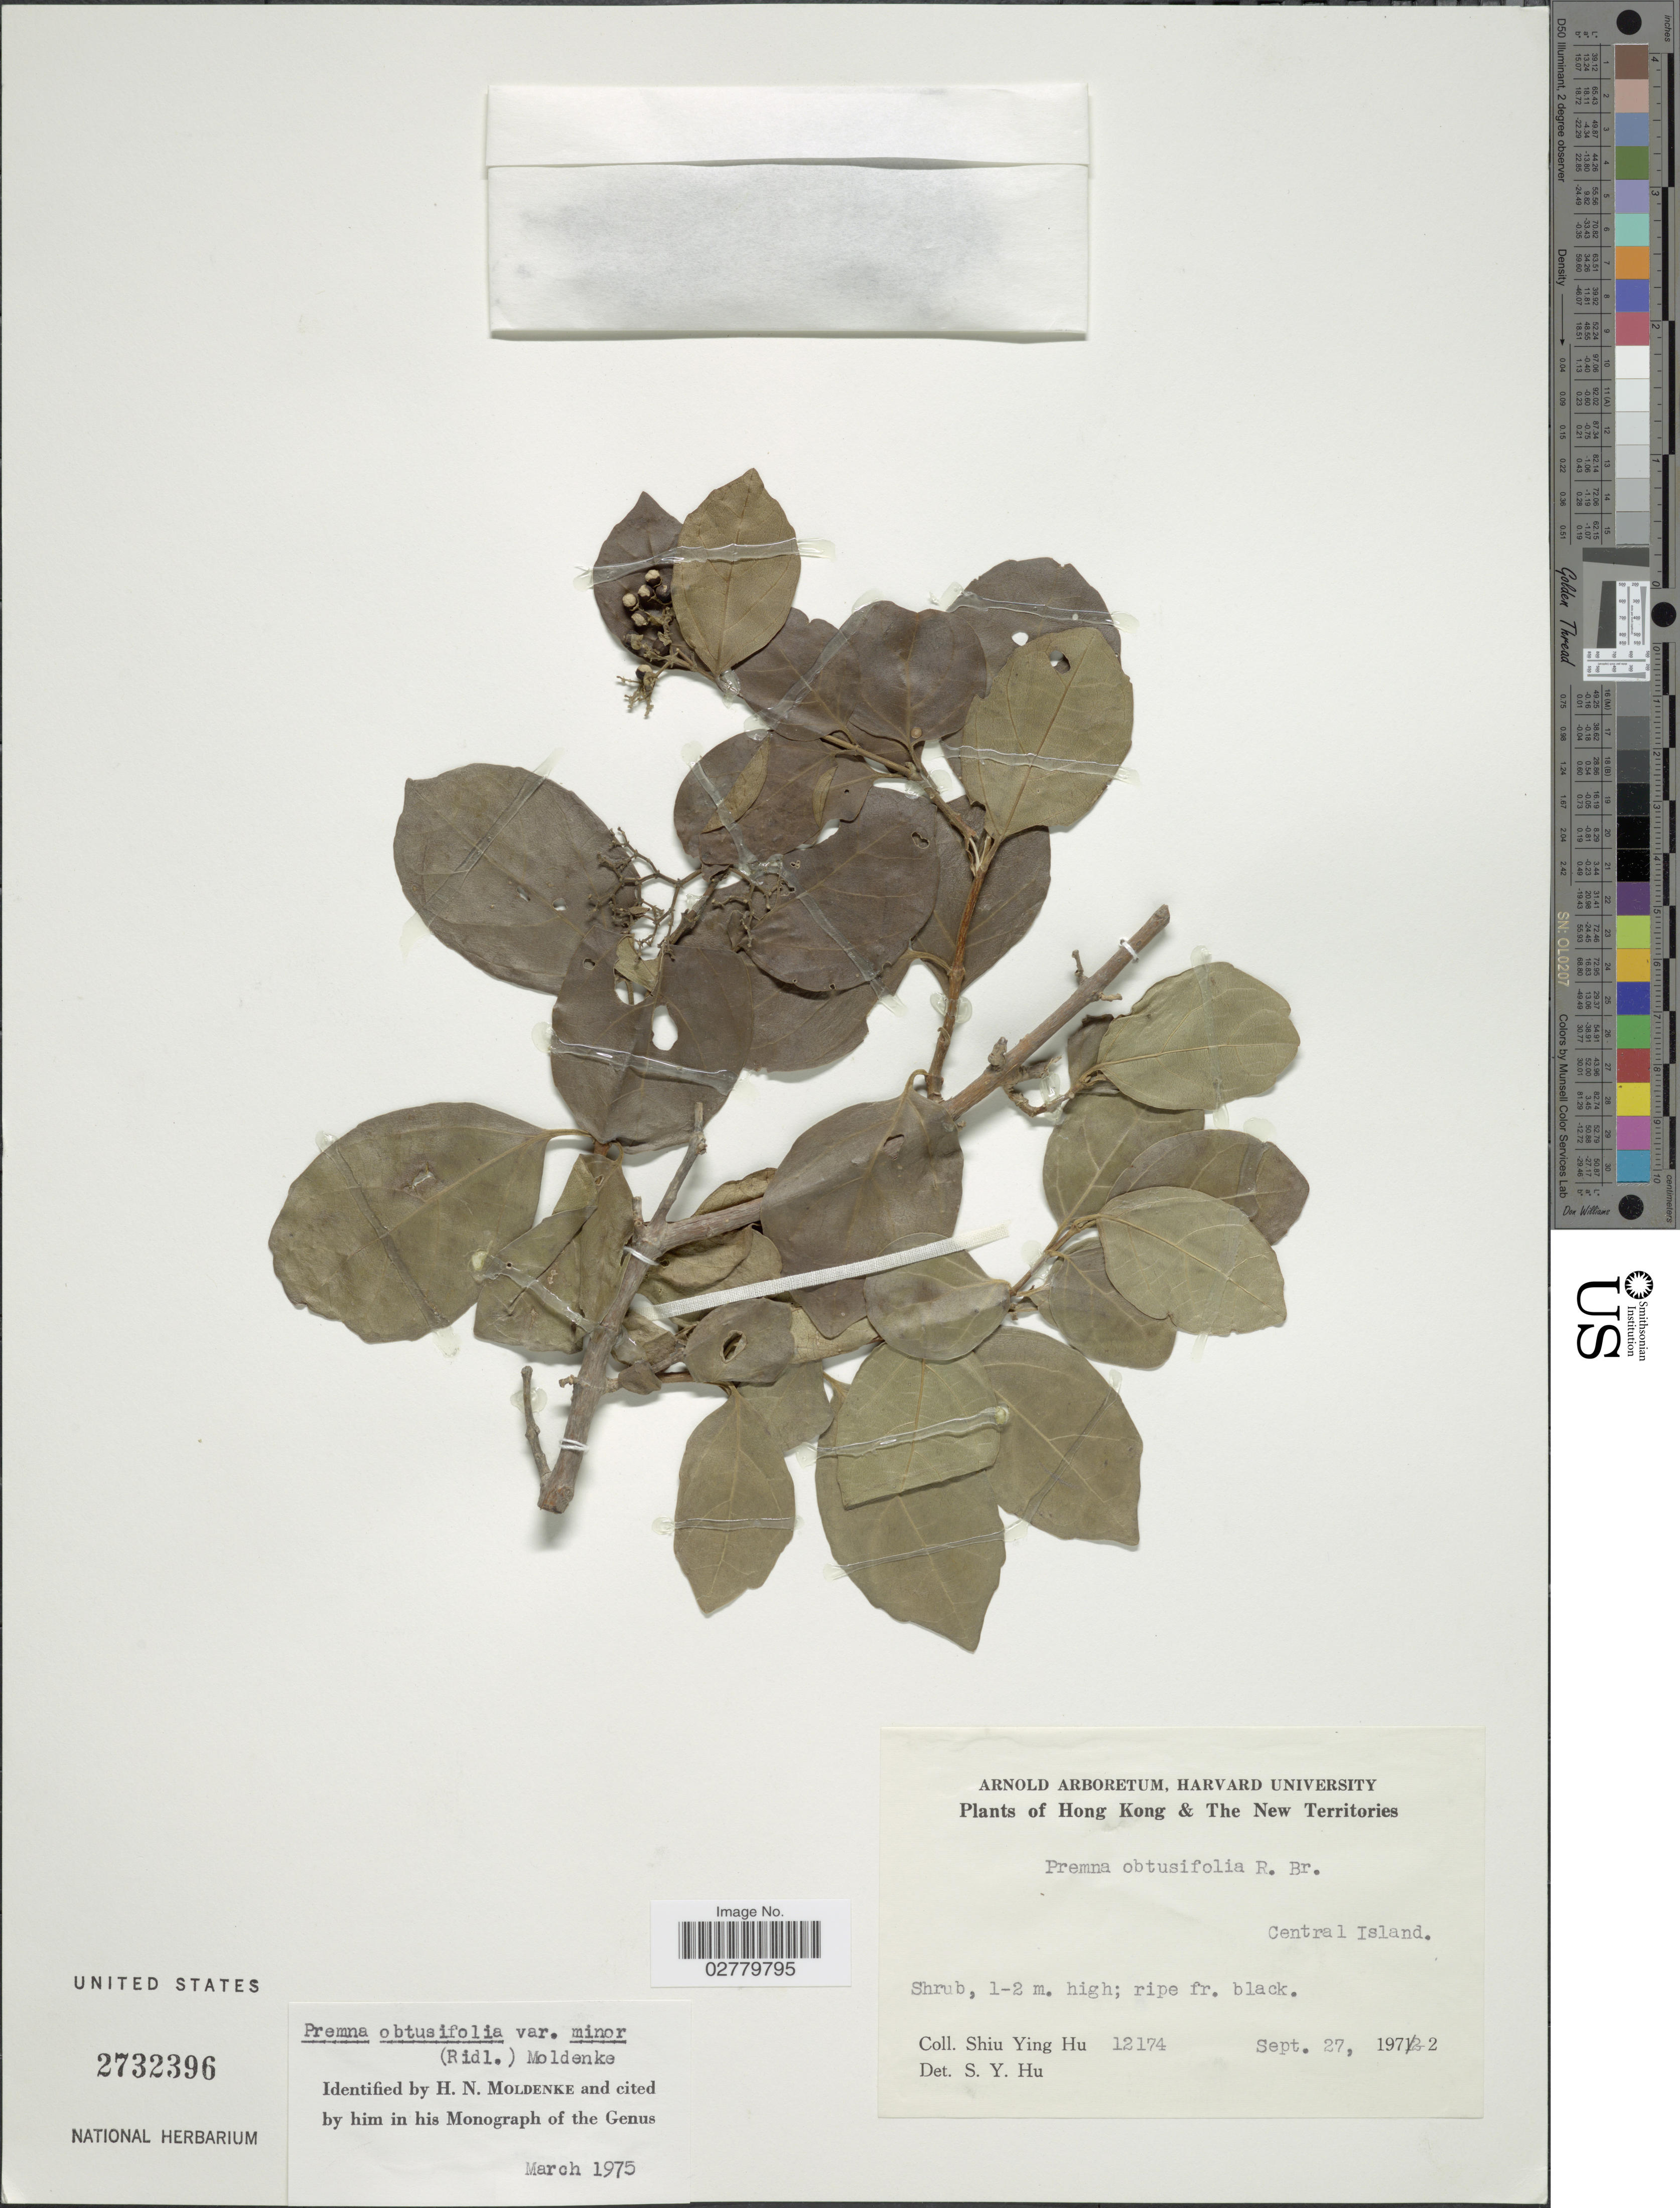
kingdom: Plantae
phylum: Tracheophyta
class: Magnoliopsida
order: Lamiales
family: Lamiaceae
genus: Premna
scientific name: Premna obtusifolia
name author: R. Br.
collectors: S. Y. Hu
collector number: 12174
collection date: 1972-09-27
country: China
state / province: Hong Kong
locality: The New Territories. Central Island.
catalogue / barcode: US 2732396